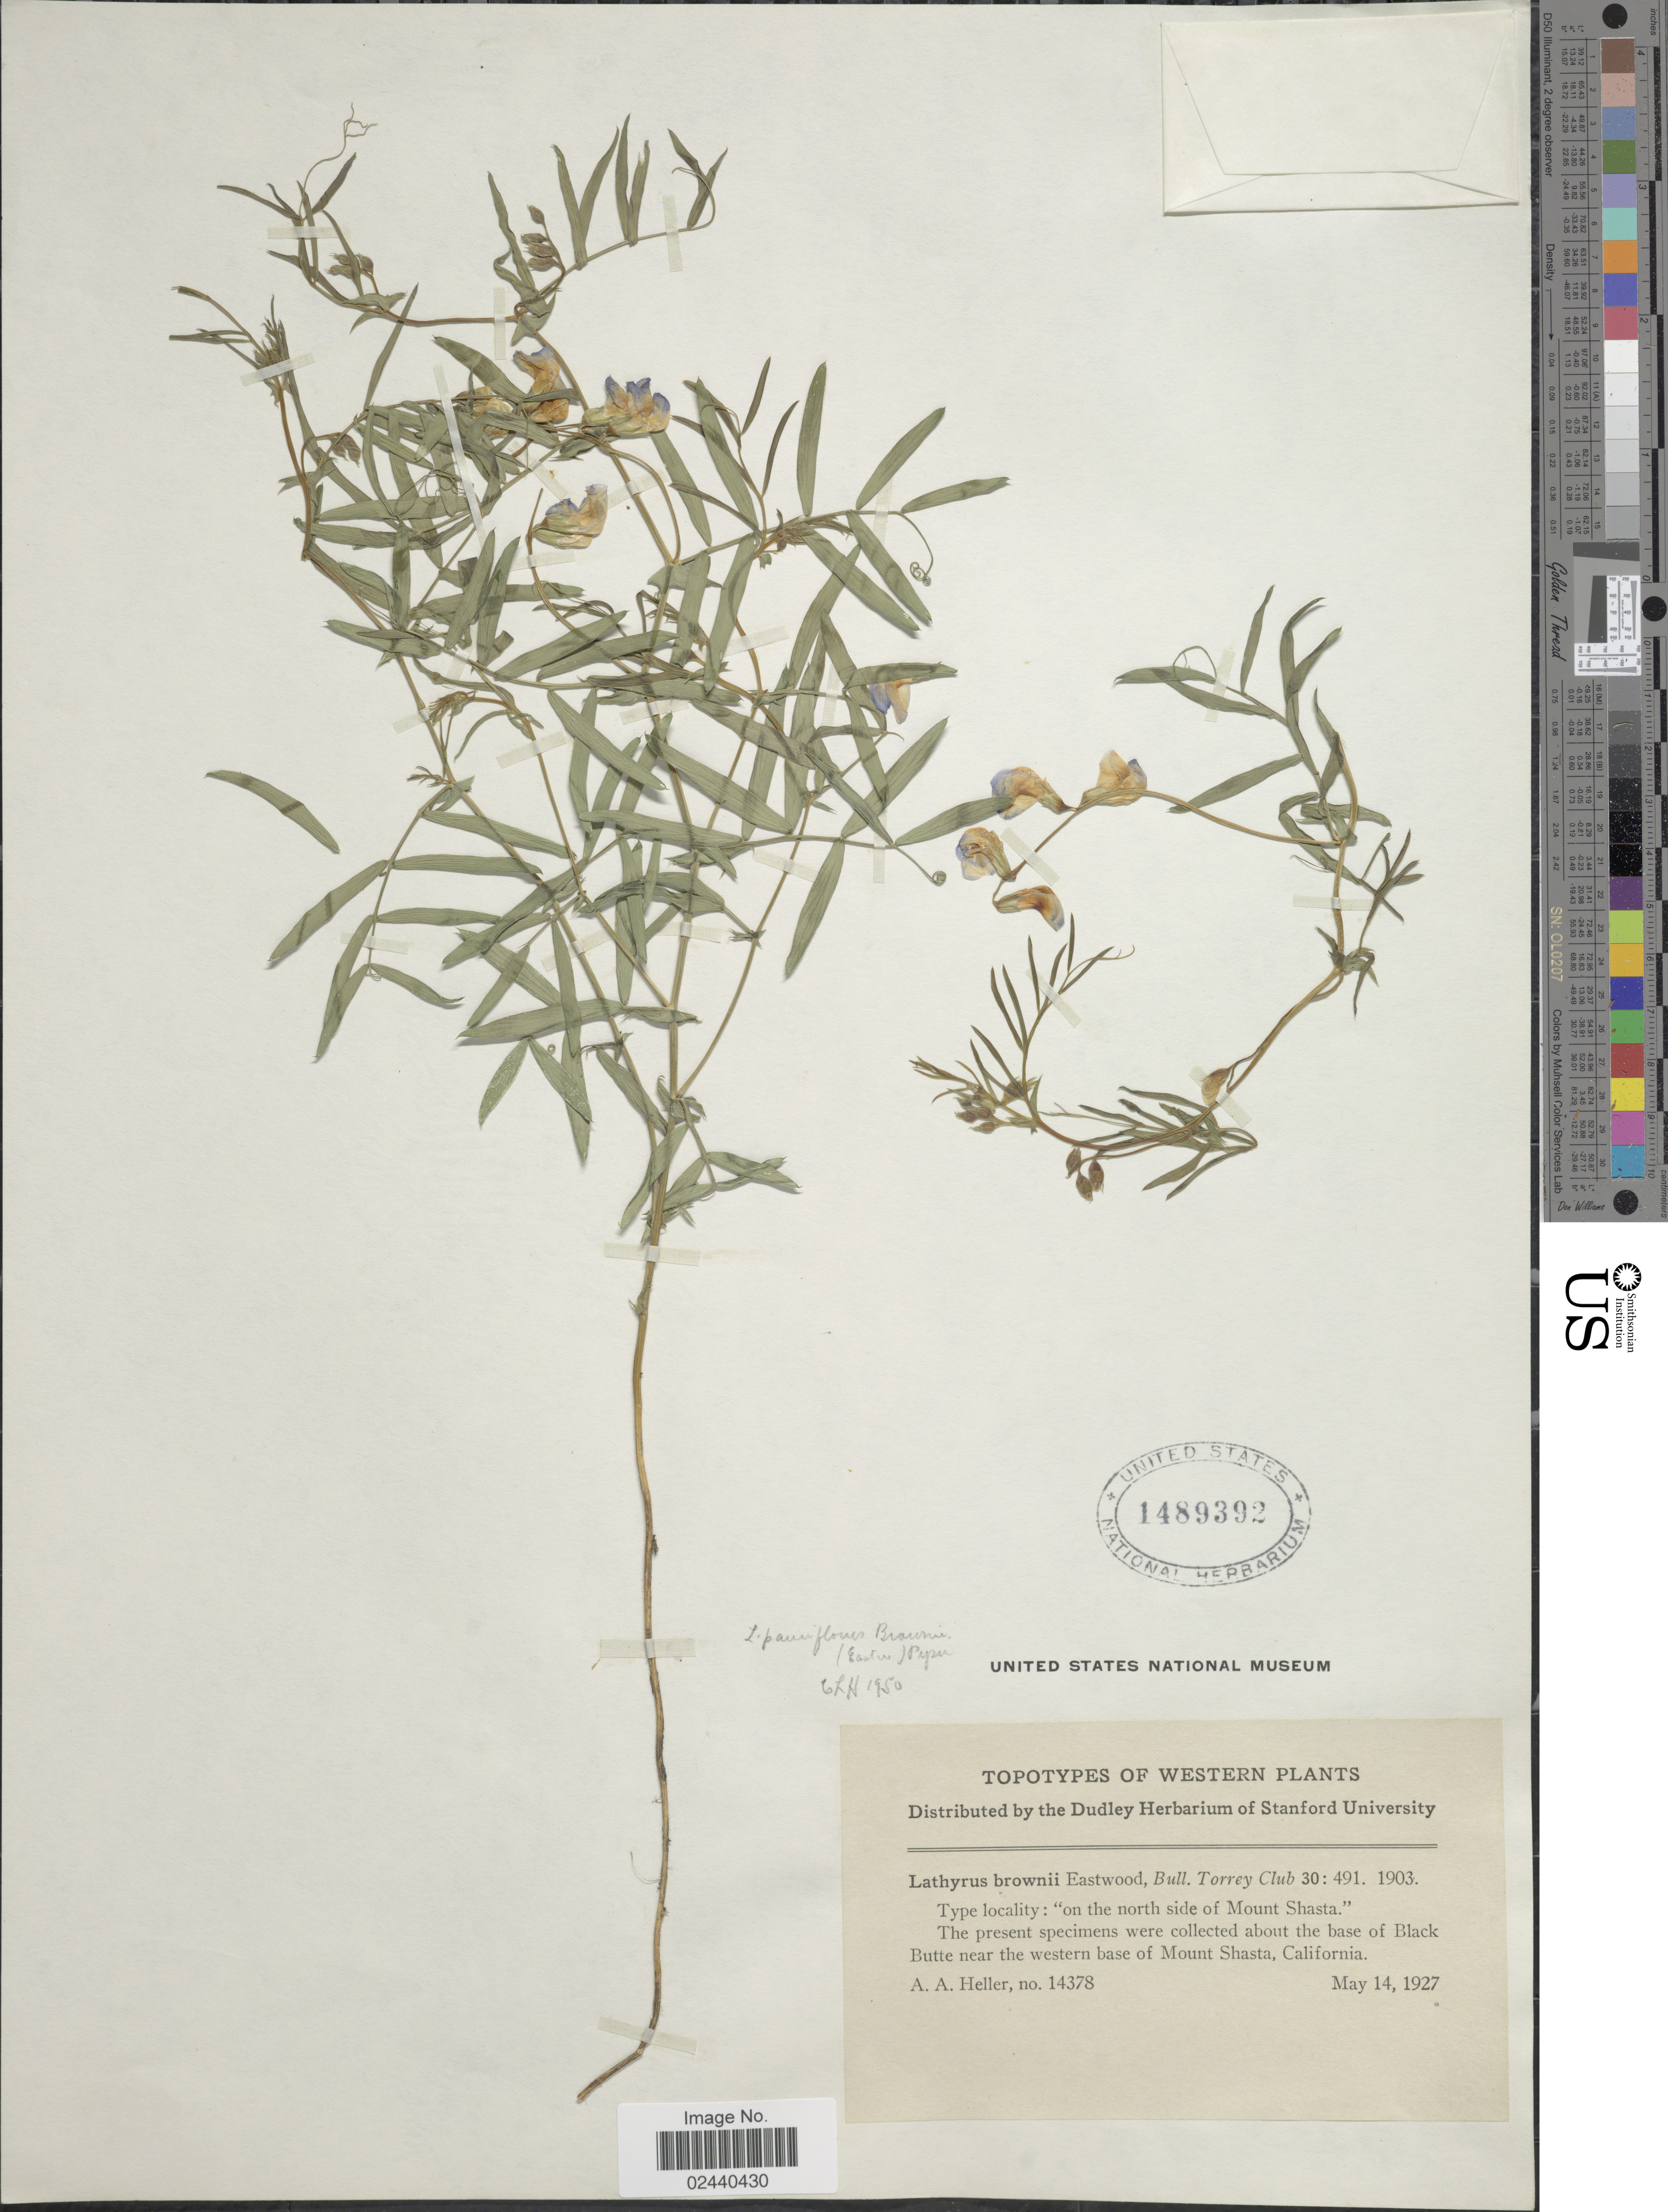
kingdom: Plantae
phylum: Tracheophyta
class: Magnoliopsida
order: Fabales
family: Fabaceae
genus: Lathyrus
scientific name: Lathyrus brownii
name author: Eastw.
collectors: A. A. Heller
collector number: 14378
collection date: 1927-05-14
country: United States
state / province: California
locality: Topotypes of Western plants. "On the north side of Mount Shasta". The present specimens were collected about the base of Black Butte near the western base of Mount Shasta,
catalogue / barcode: US 1489392